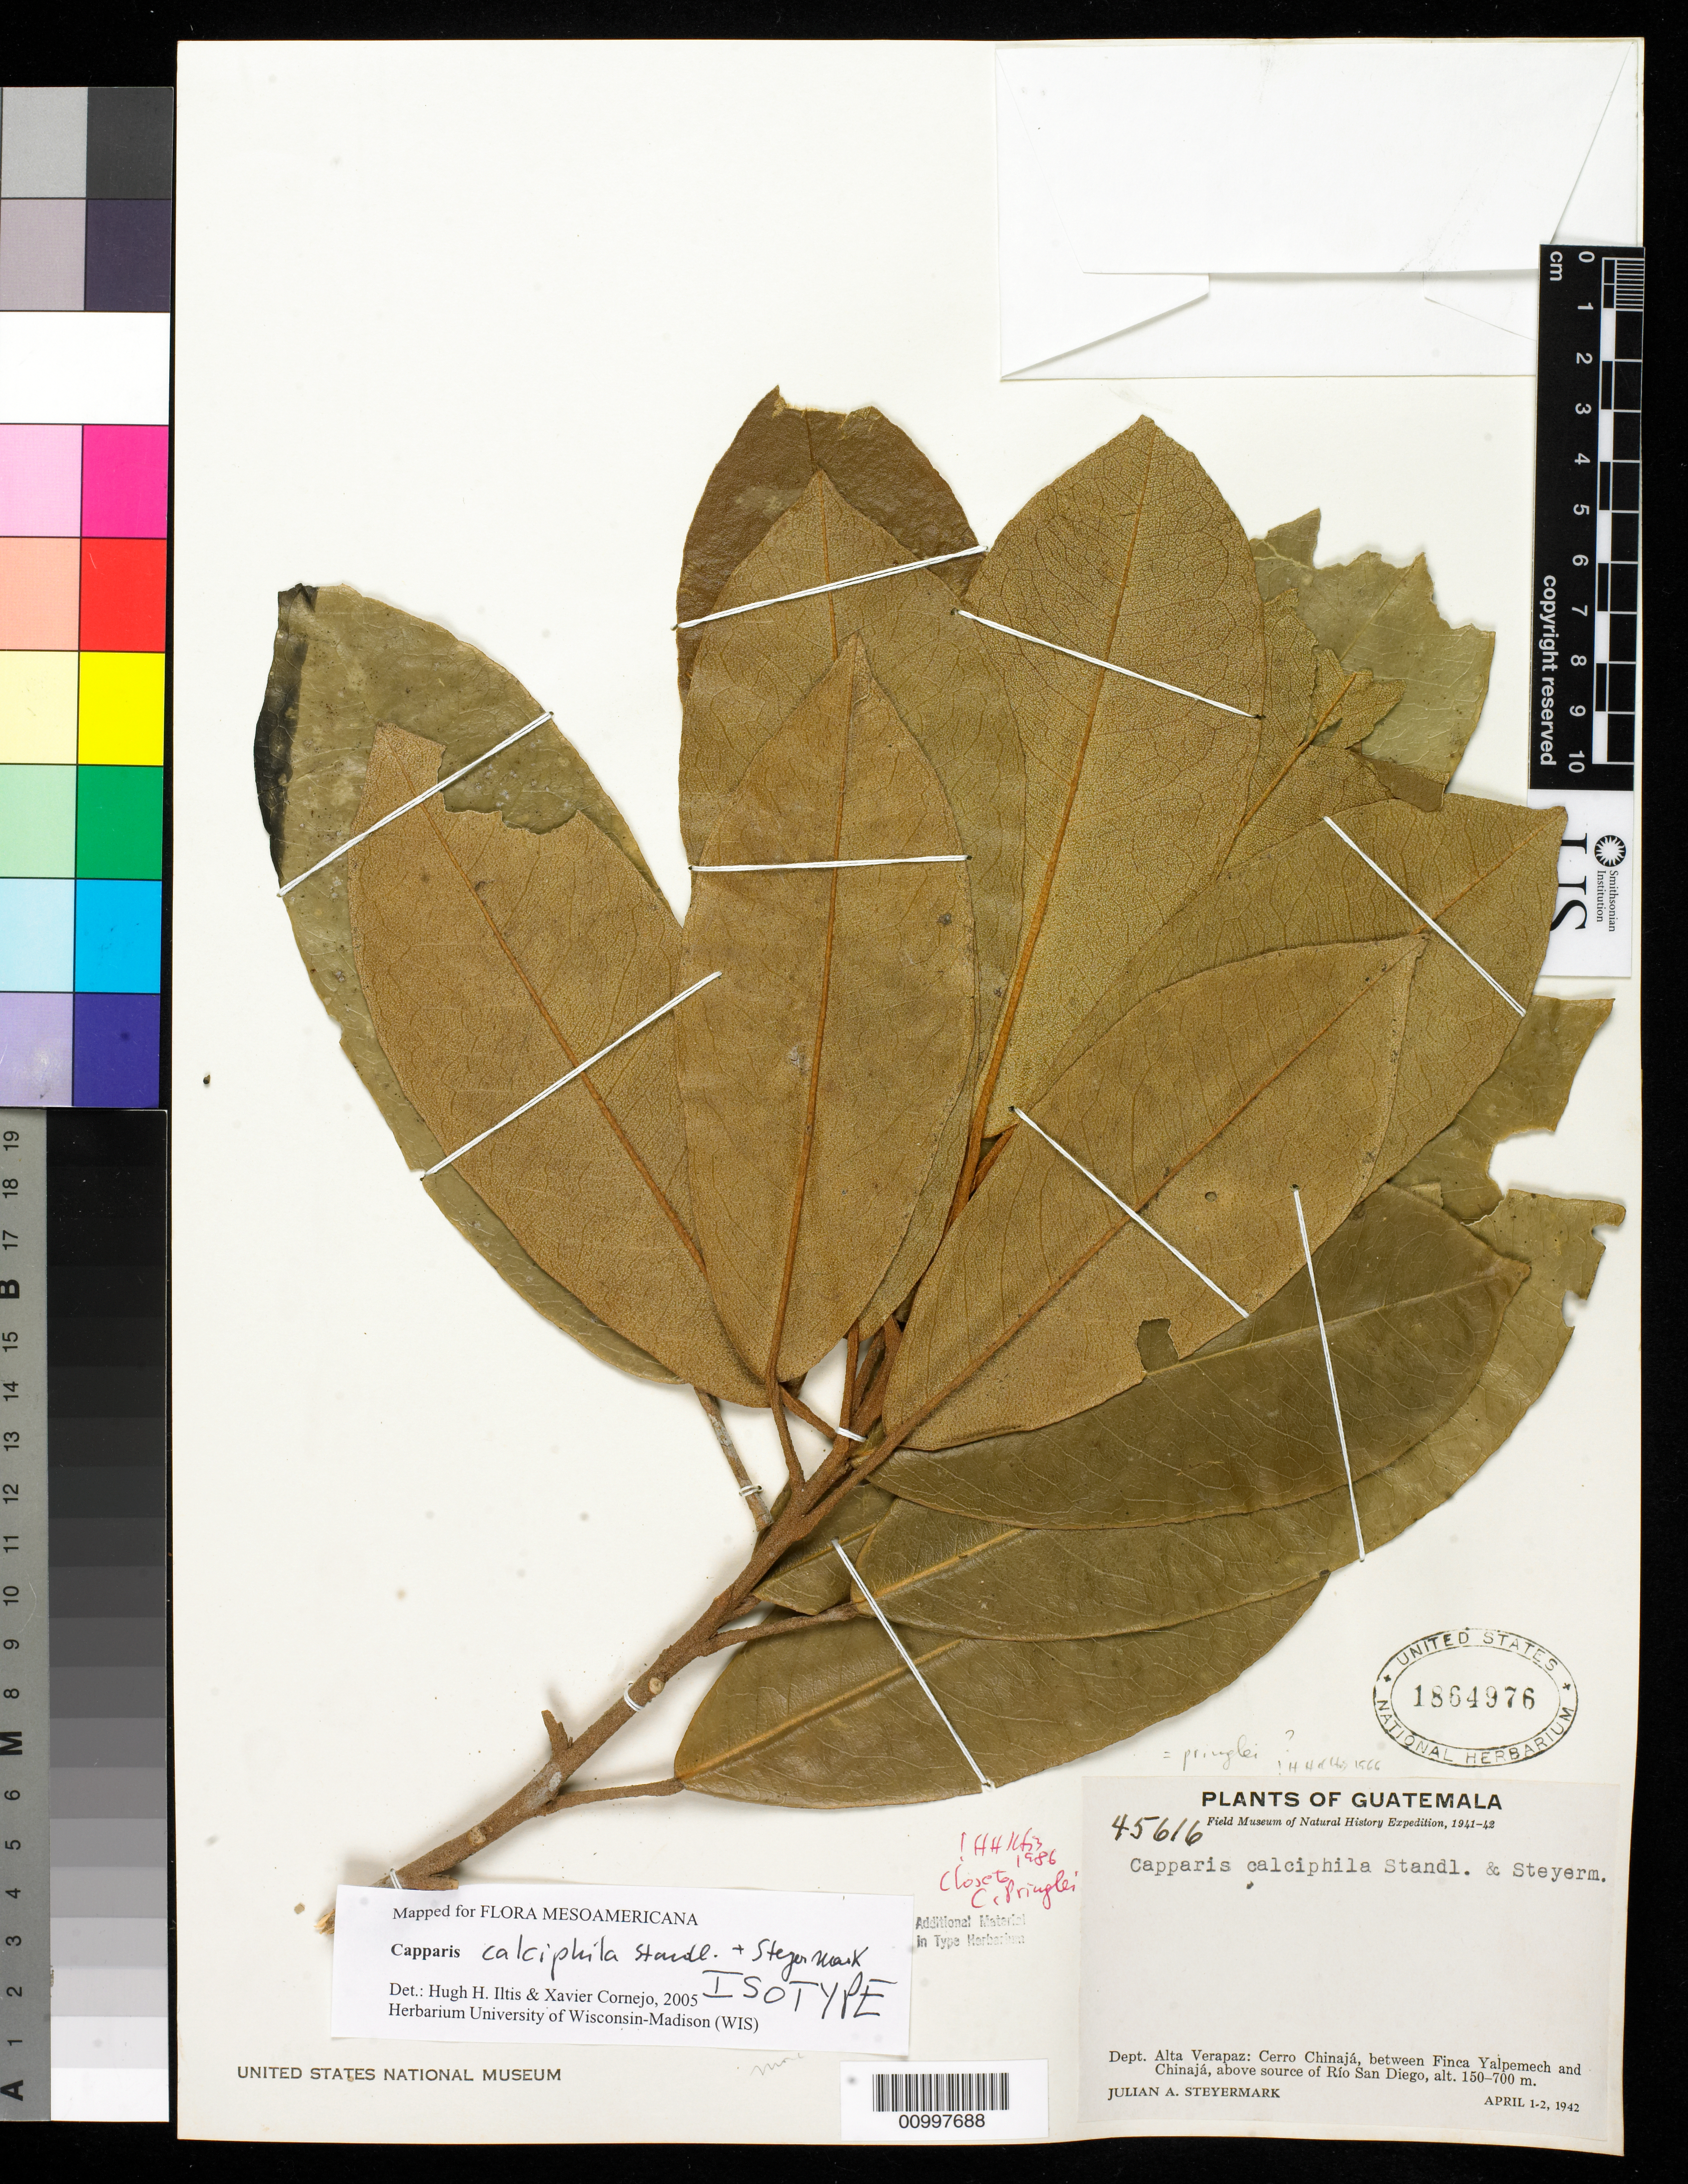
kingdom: Plantae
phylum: Tracheophyta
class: Magnoliopsida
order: Brassicales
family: Capparaceae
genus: Capparis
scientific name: Capparis calciphila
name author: Standl. & Steyerm.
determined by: Iltis, H. H.; Cornejo, X. F.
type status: Isotype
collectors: J. Steyermark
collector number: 45616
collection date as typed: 01 Apr 1942 to 02 Apr 1942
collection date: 1942-04-01/1942-04-02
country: Guatemala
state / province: Alta Verapaz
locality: Cerro Chinaja, between Finca Yalpemech and Chinaja, above source of the Rio San Diego.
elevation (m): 150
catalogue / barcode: US 1864976